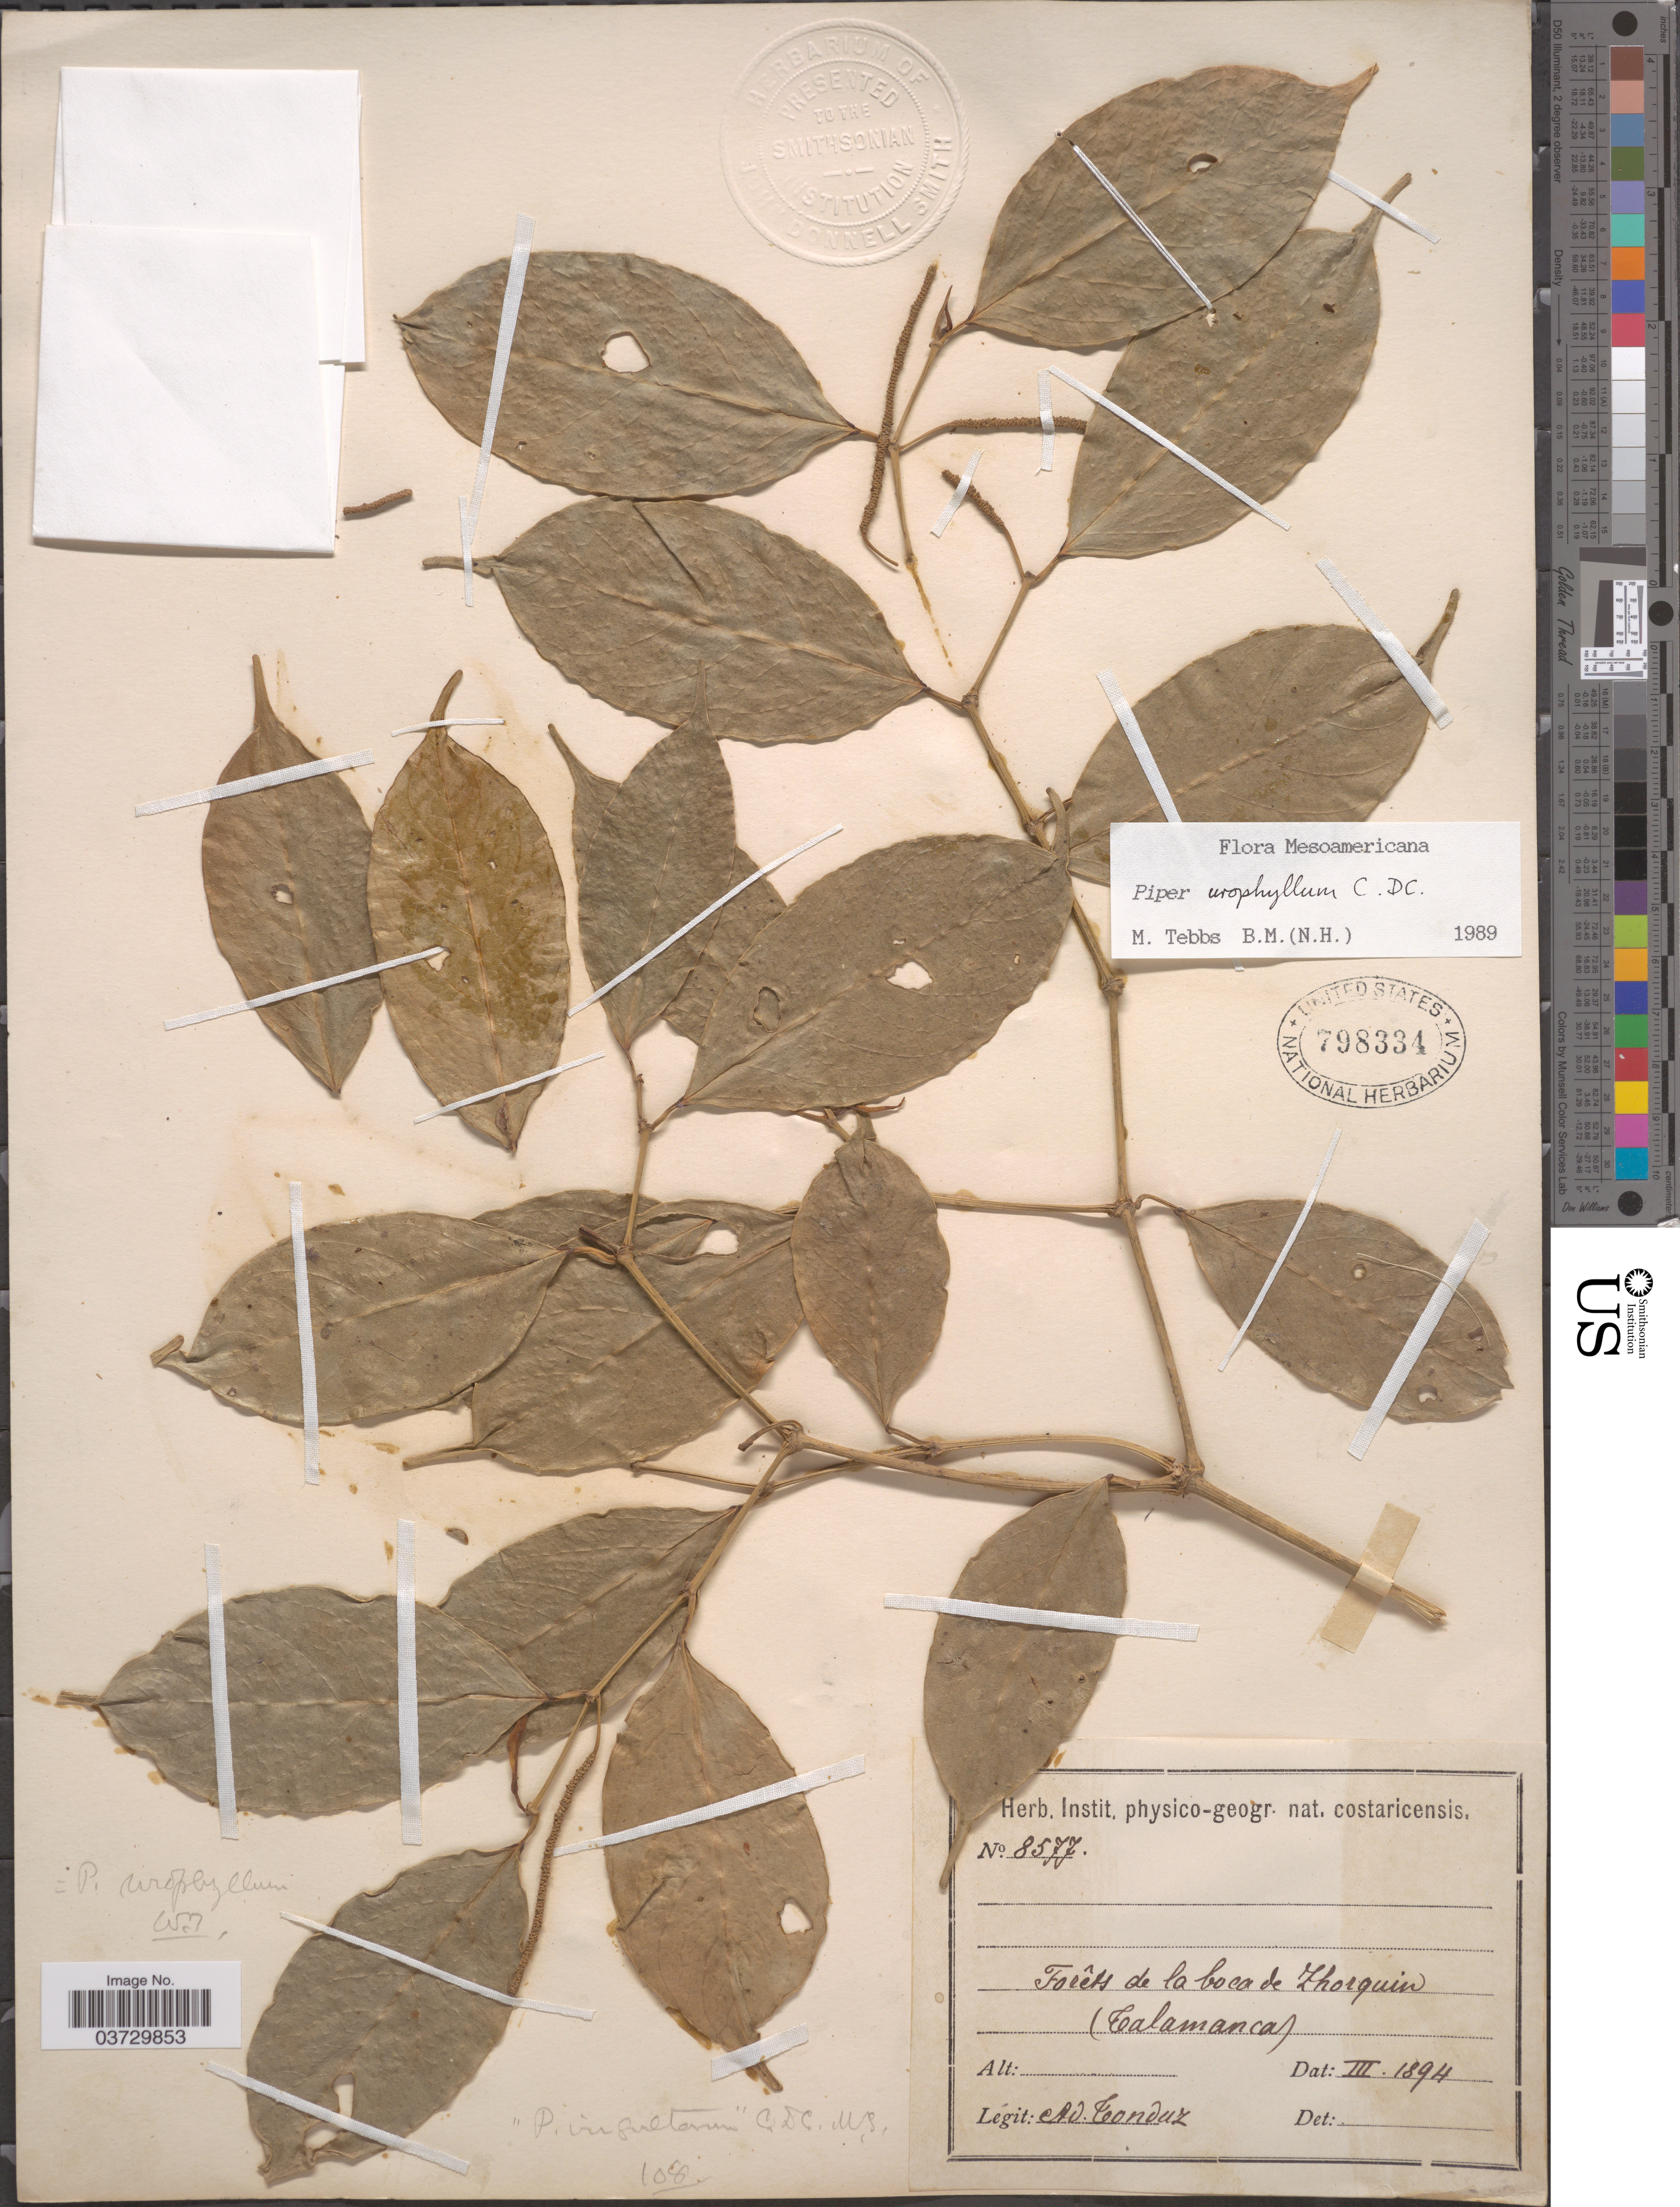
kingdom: Plantae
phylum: Tracheophyta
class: Magnoliopsida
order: Piperales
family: Piperaceae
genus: Piper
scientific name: Piper urophyllum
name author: DC.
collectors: A. Tonduz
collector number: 8577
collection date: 1894-03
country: Costa Rica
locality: Forêts de la boca de Zhorquin. (Talamanca).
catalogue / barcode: US 798334